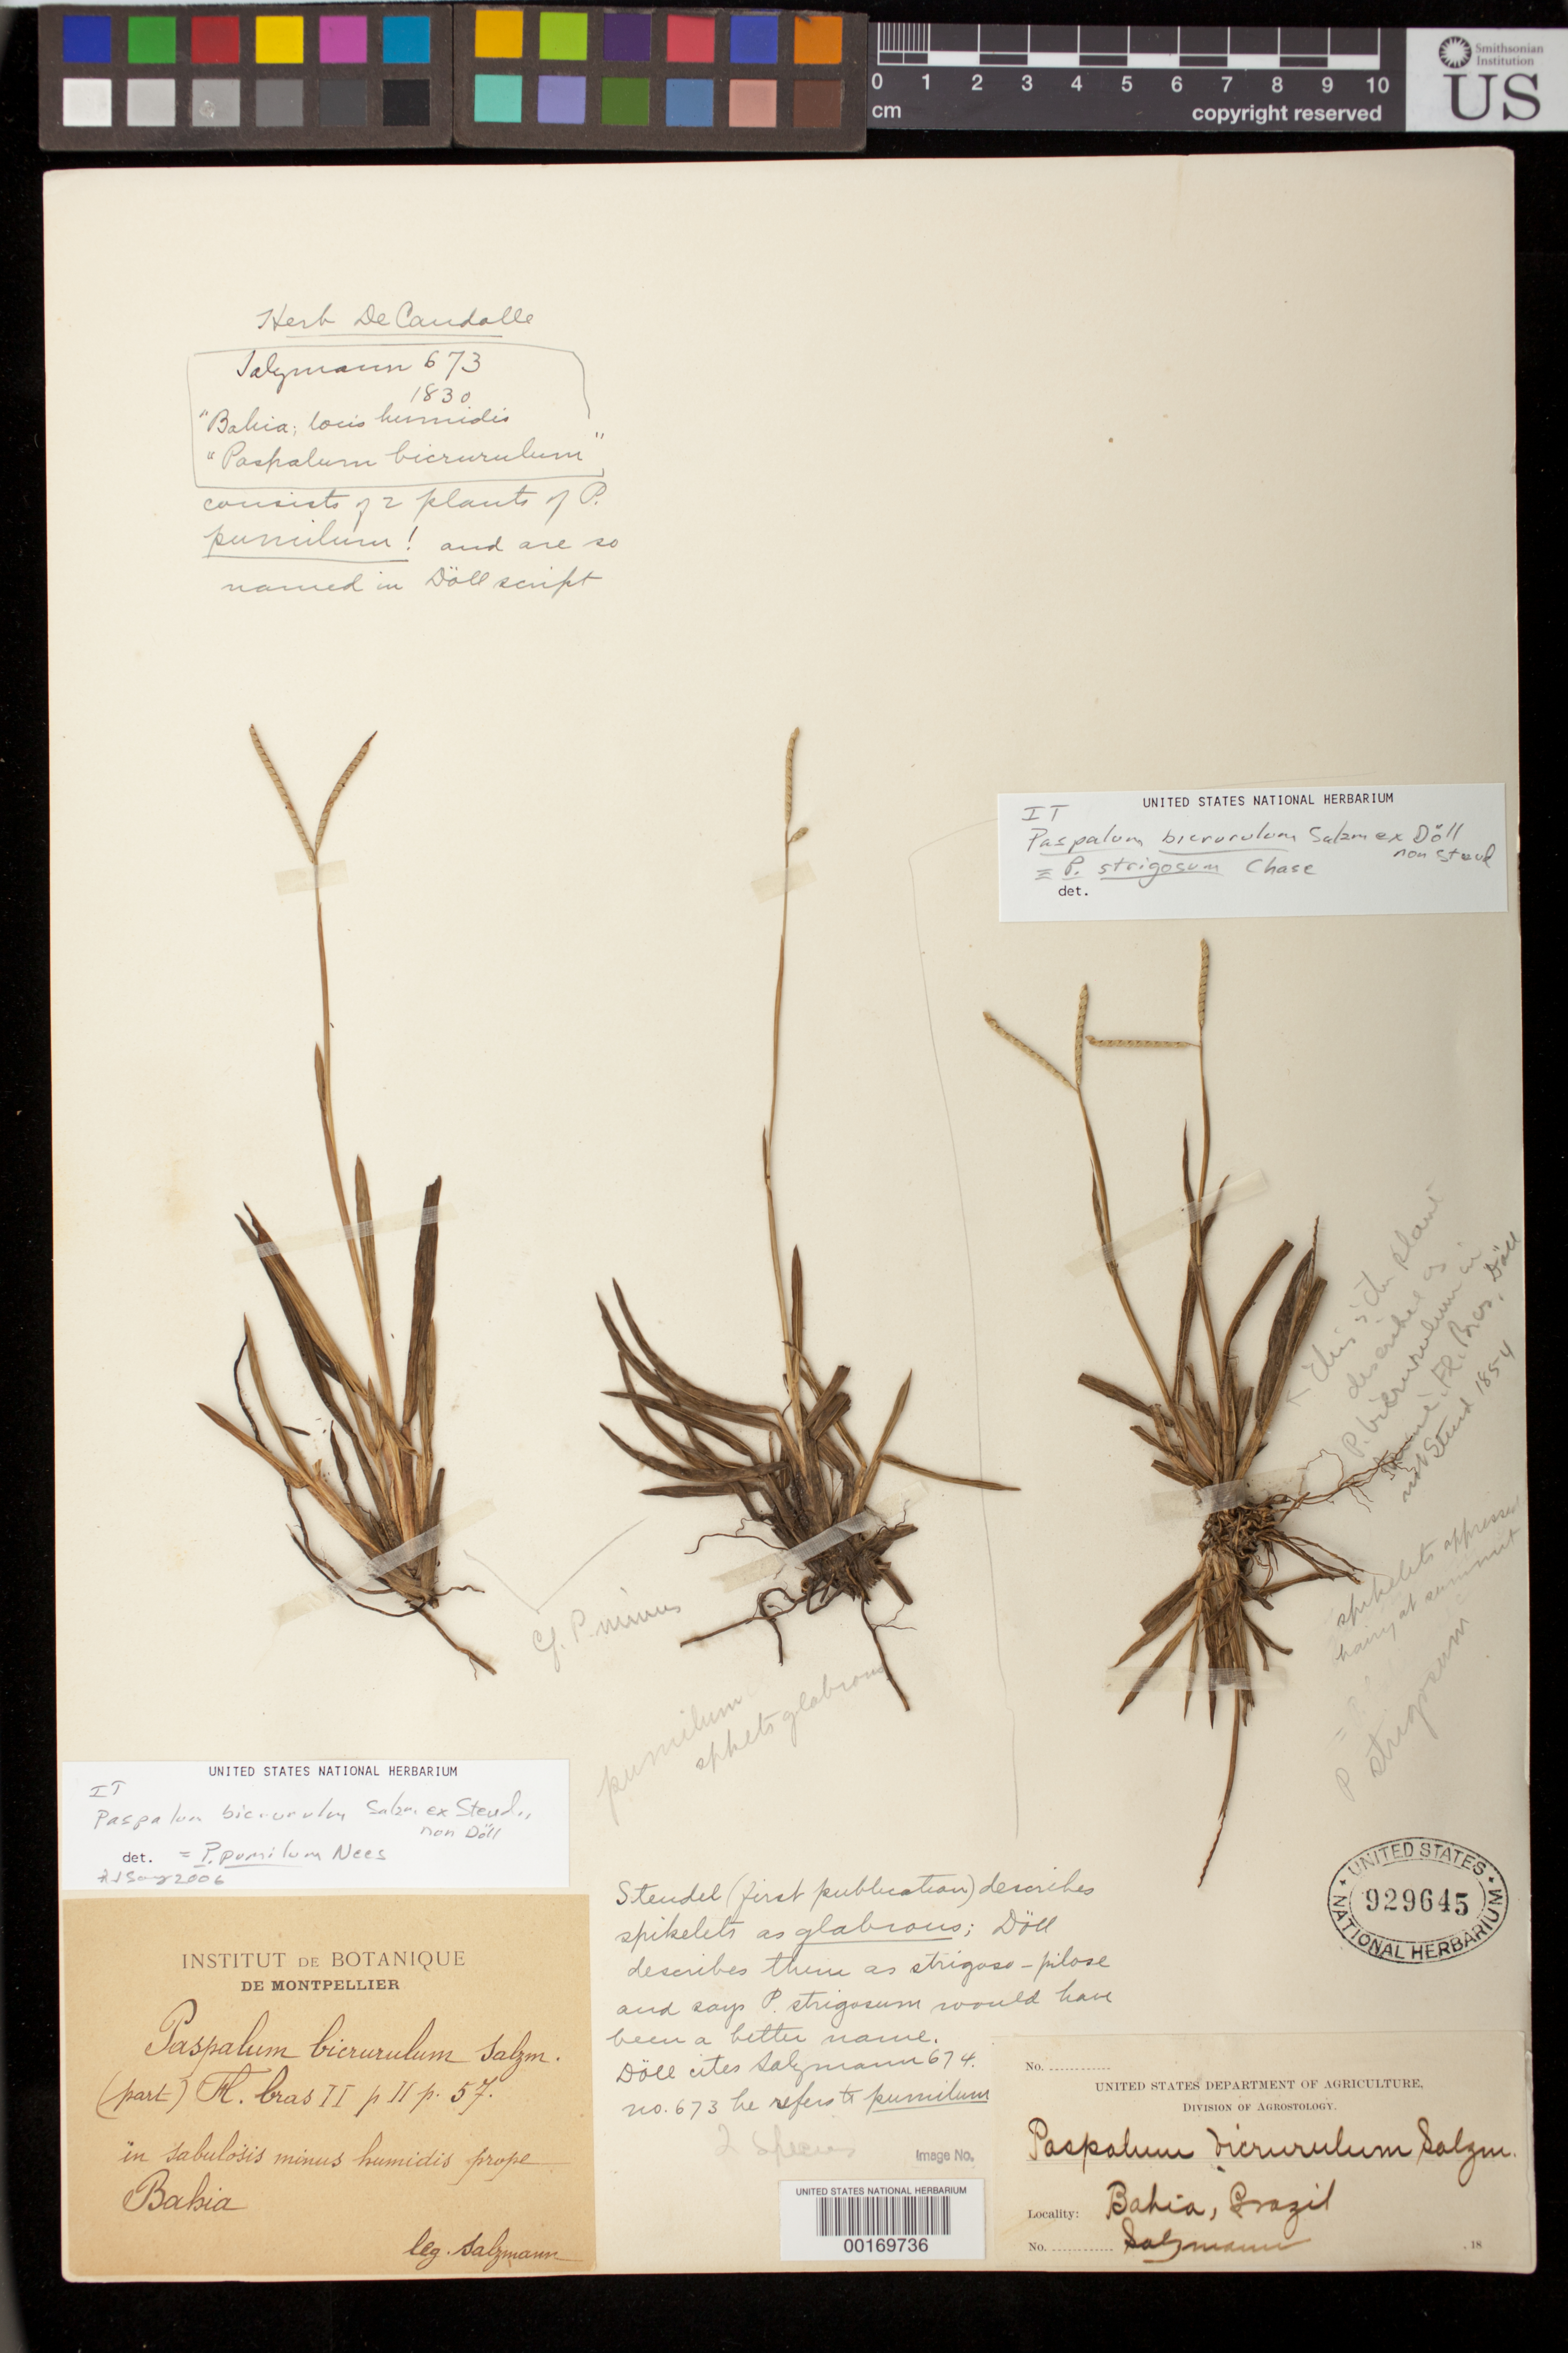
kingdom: Plantae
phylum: Tracheophyta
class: Liliopsida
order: Poales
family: Poaceae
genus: Paspalum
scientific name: Paspalum bicrurulum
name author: Salzm. ex Steud.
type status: Type Collection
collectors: P. Salzmann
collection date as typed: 18--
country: Brazil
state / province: Bahia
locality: Prope Bahia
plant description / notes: According to Chase (1929), Salzmann distributed 3 different species under the name "Paspalum bicrurulum". This sheet (USNH 929645) apparently includes 2 elements, a type of Paspalum bicrurulum Salzm. ex Steud. (unnumbered; Salzmann 673? =Paspalum pumilum Nees) and a type of Paspalum bicrurulum Salzm. ex Döll (unnumbered; Salzmann 674? =Paspalum strigosum Döll ex Chase).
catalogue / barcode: US 929645